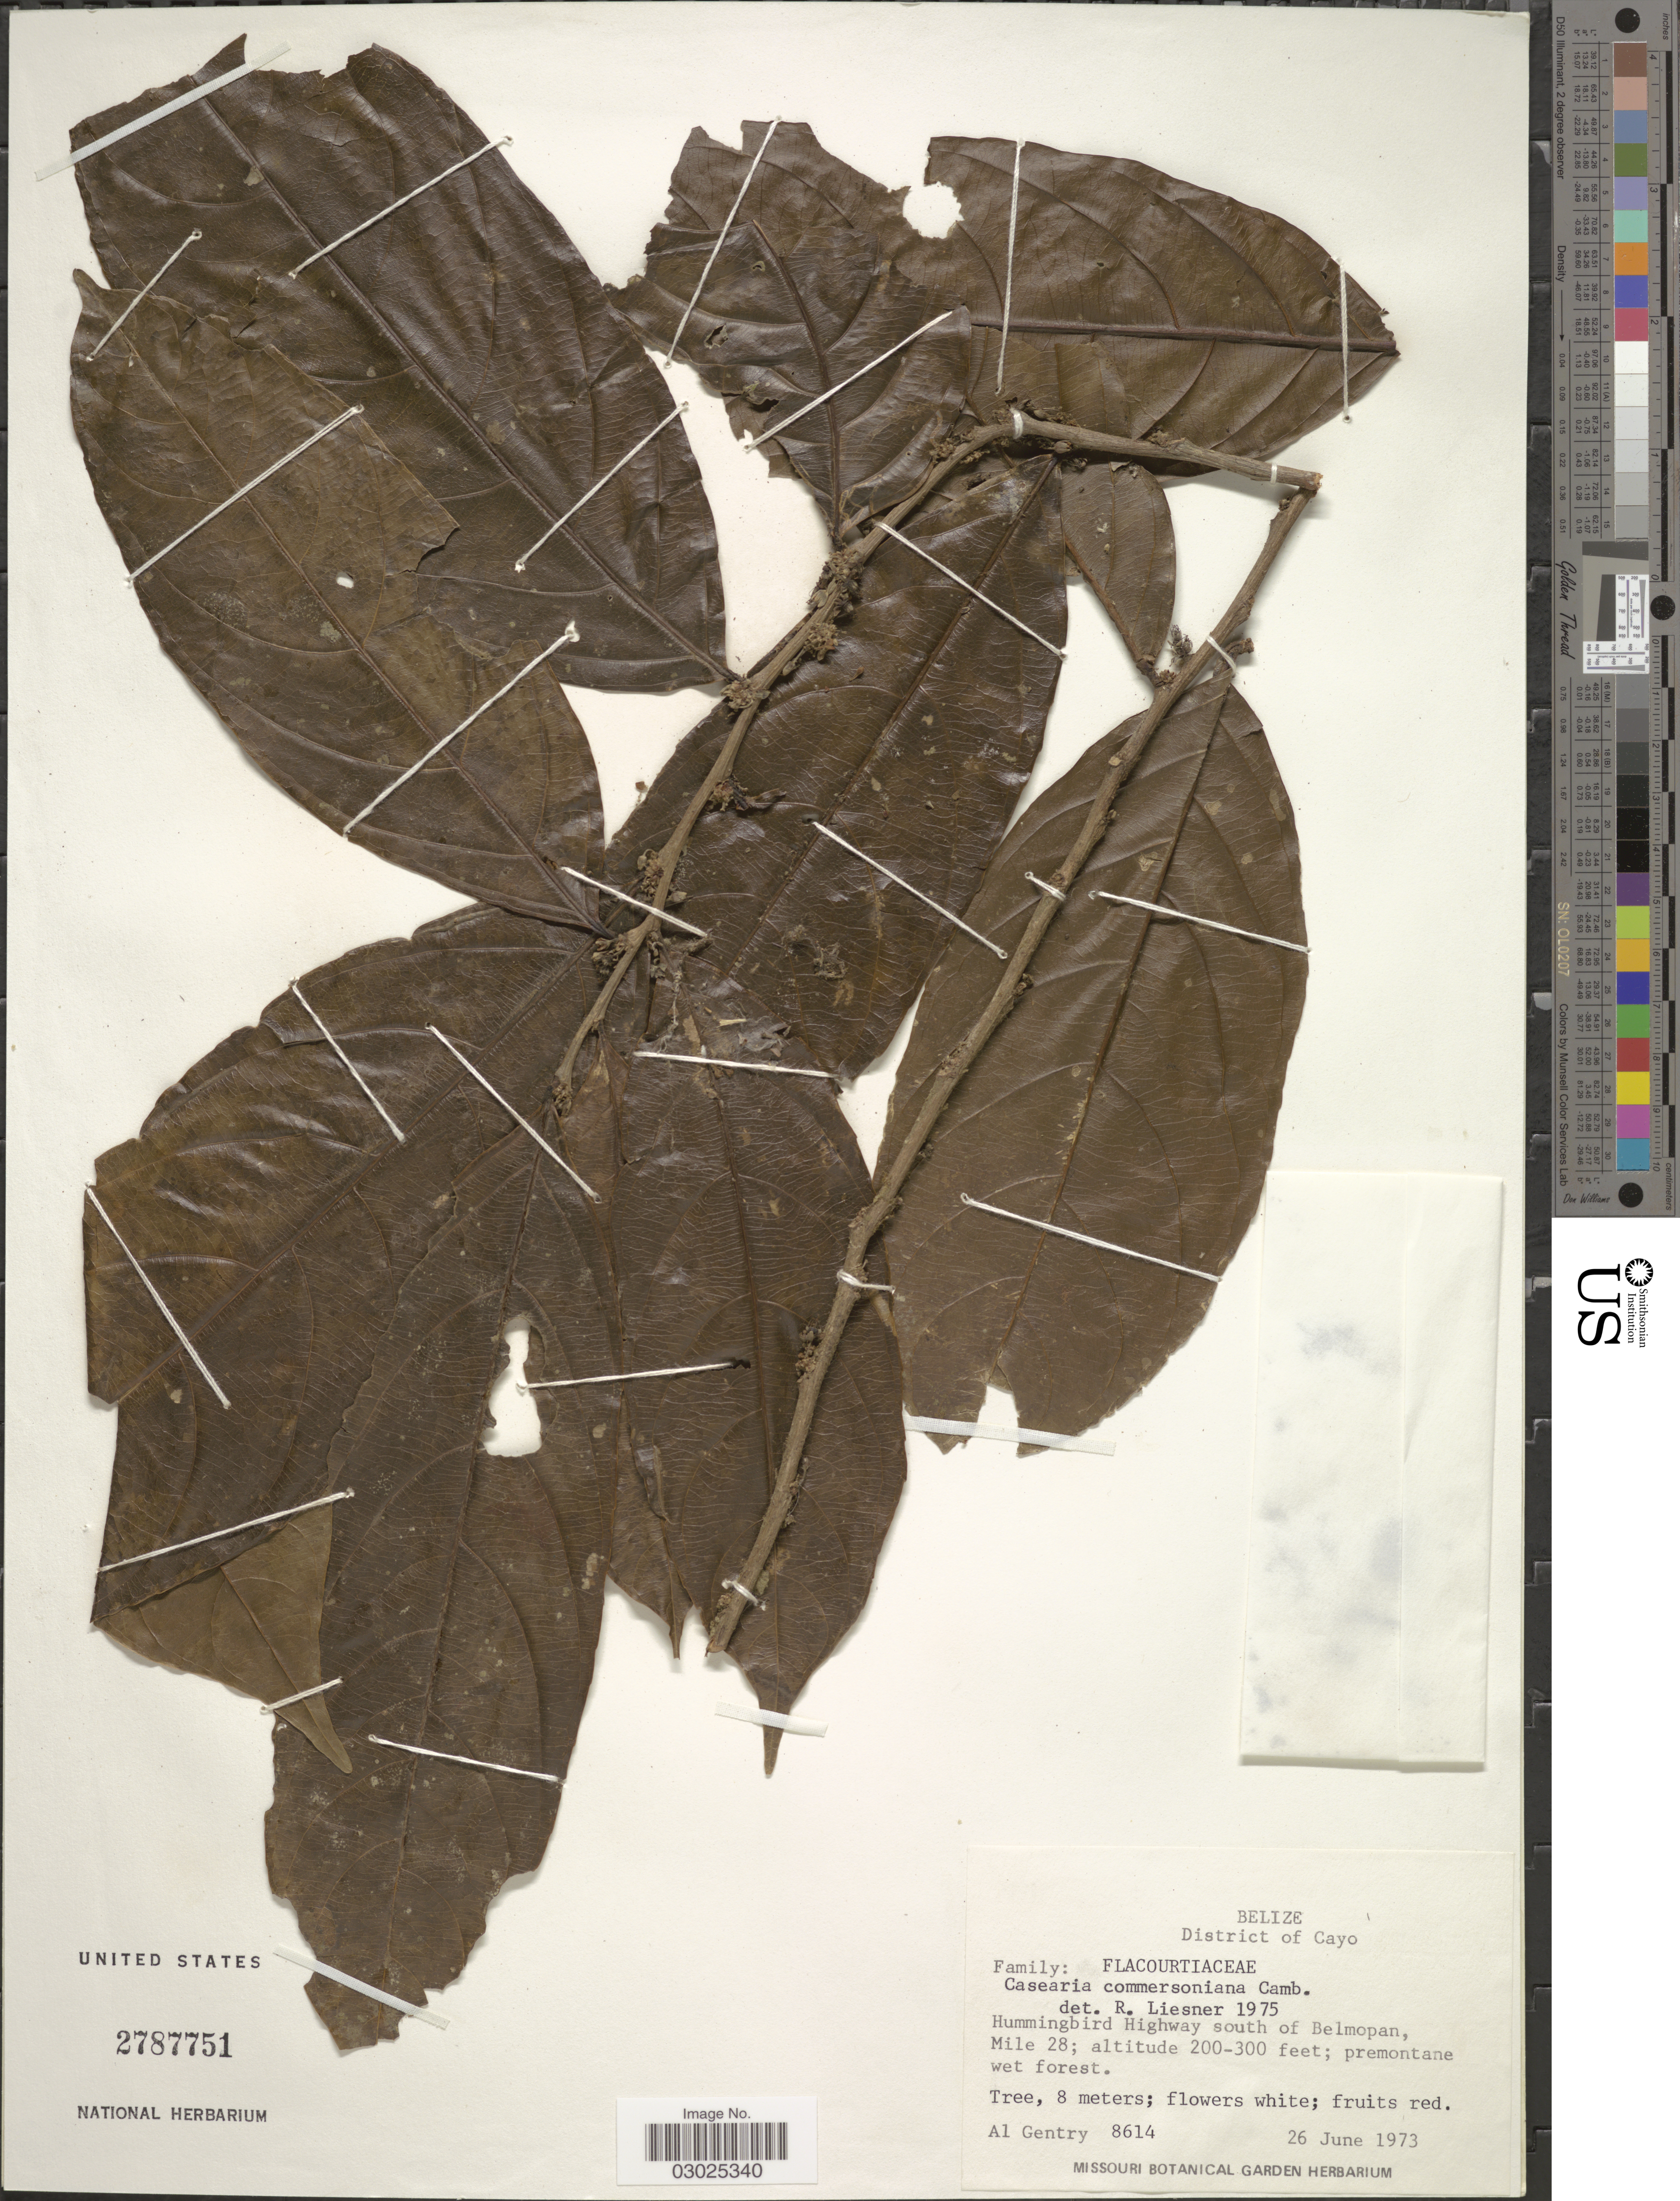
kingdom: Plantae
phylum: Tracheophyta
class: Magnoliopsida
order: Malpighiales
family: Salicaceae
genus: Piparea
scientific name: Piparea dentata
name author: Aubl.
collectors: A. H. Gentry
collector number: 8614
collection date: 1973-06-26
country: Belize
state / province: Cayo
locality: Hummingbird Highway south of Belmopan, Mile 28.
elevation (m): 61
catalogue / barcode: US 2787751